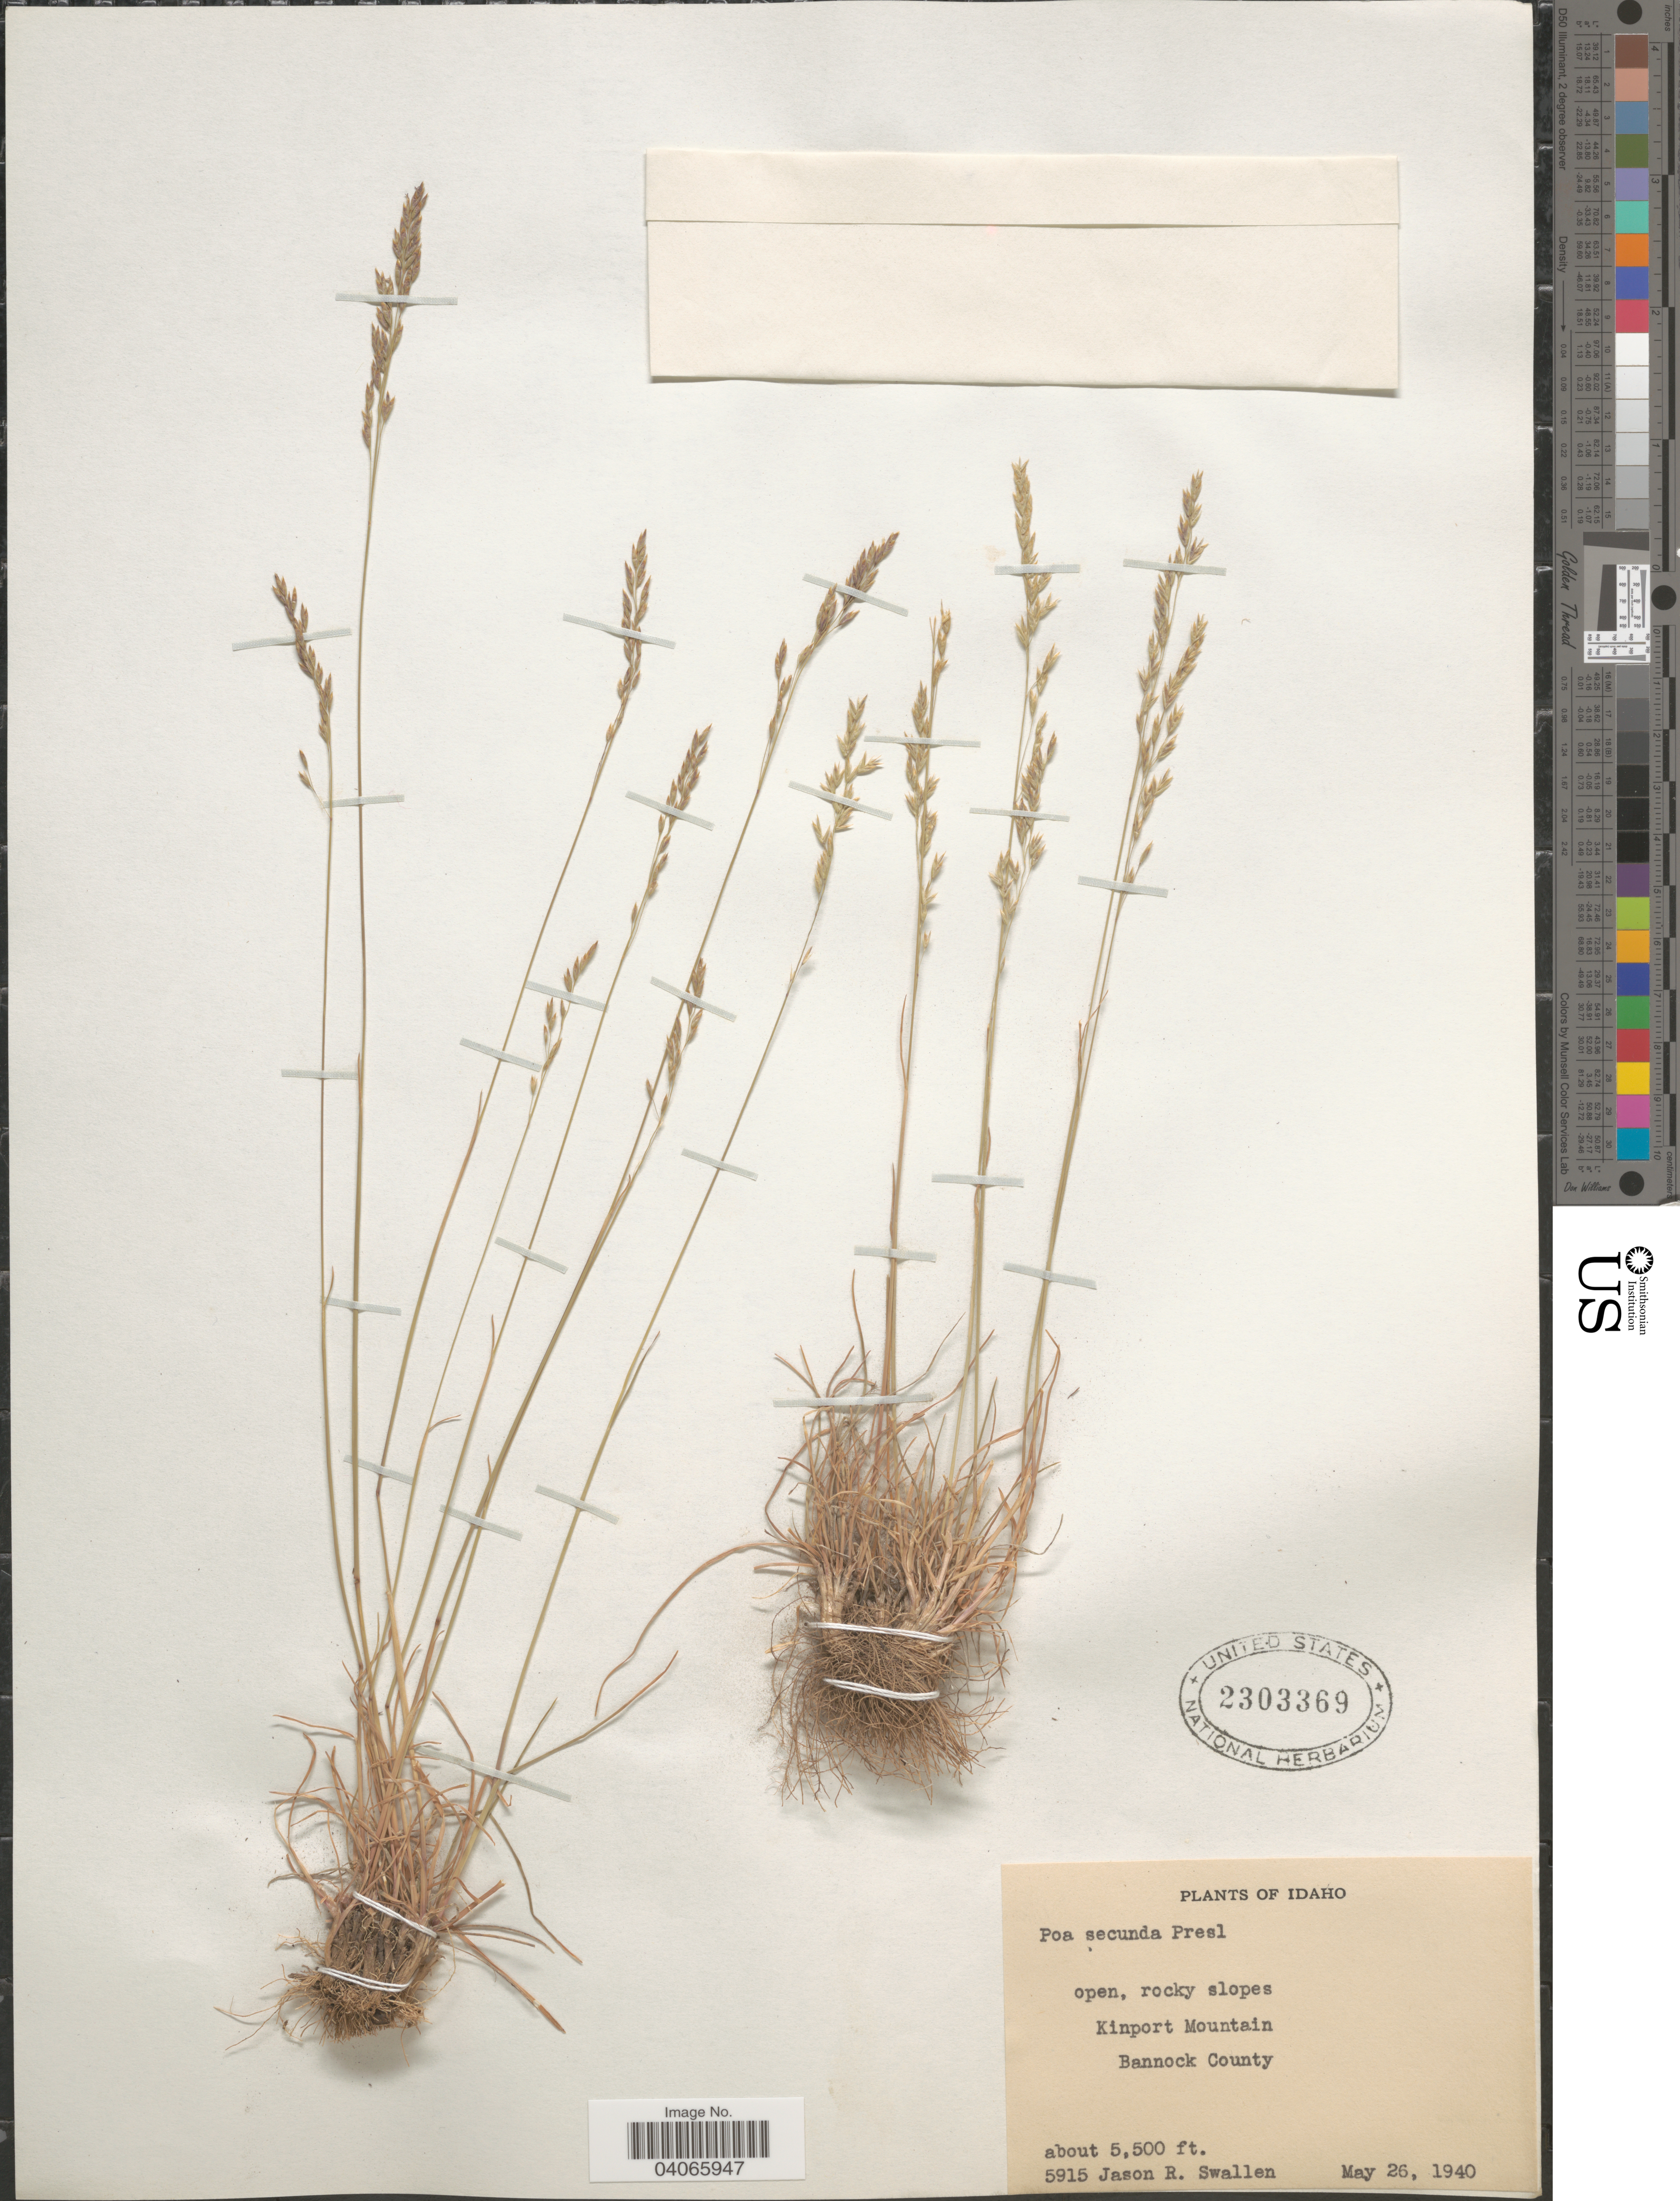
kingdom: Plantae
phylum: Tracheophyta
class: Liliopsida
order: Poales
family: Poaceae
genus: Poa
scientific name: Poa secunda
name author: J. Presl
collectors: J. R. Swallen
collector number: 5915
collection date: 1940-05-26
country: United States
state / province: Idaho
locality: Kinport Mountain. Bannock County.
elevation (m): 1676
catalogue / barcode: US 2303369